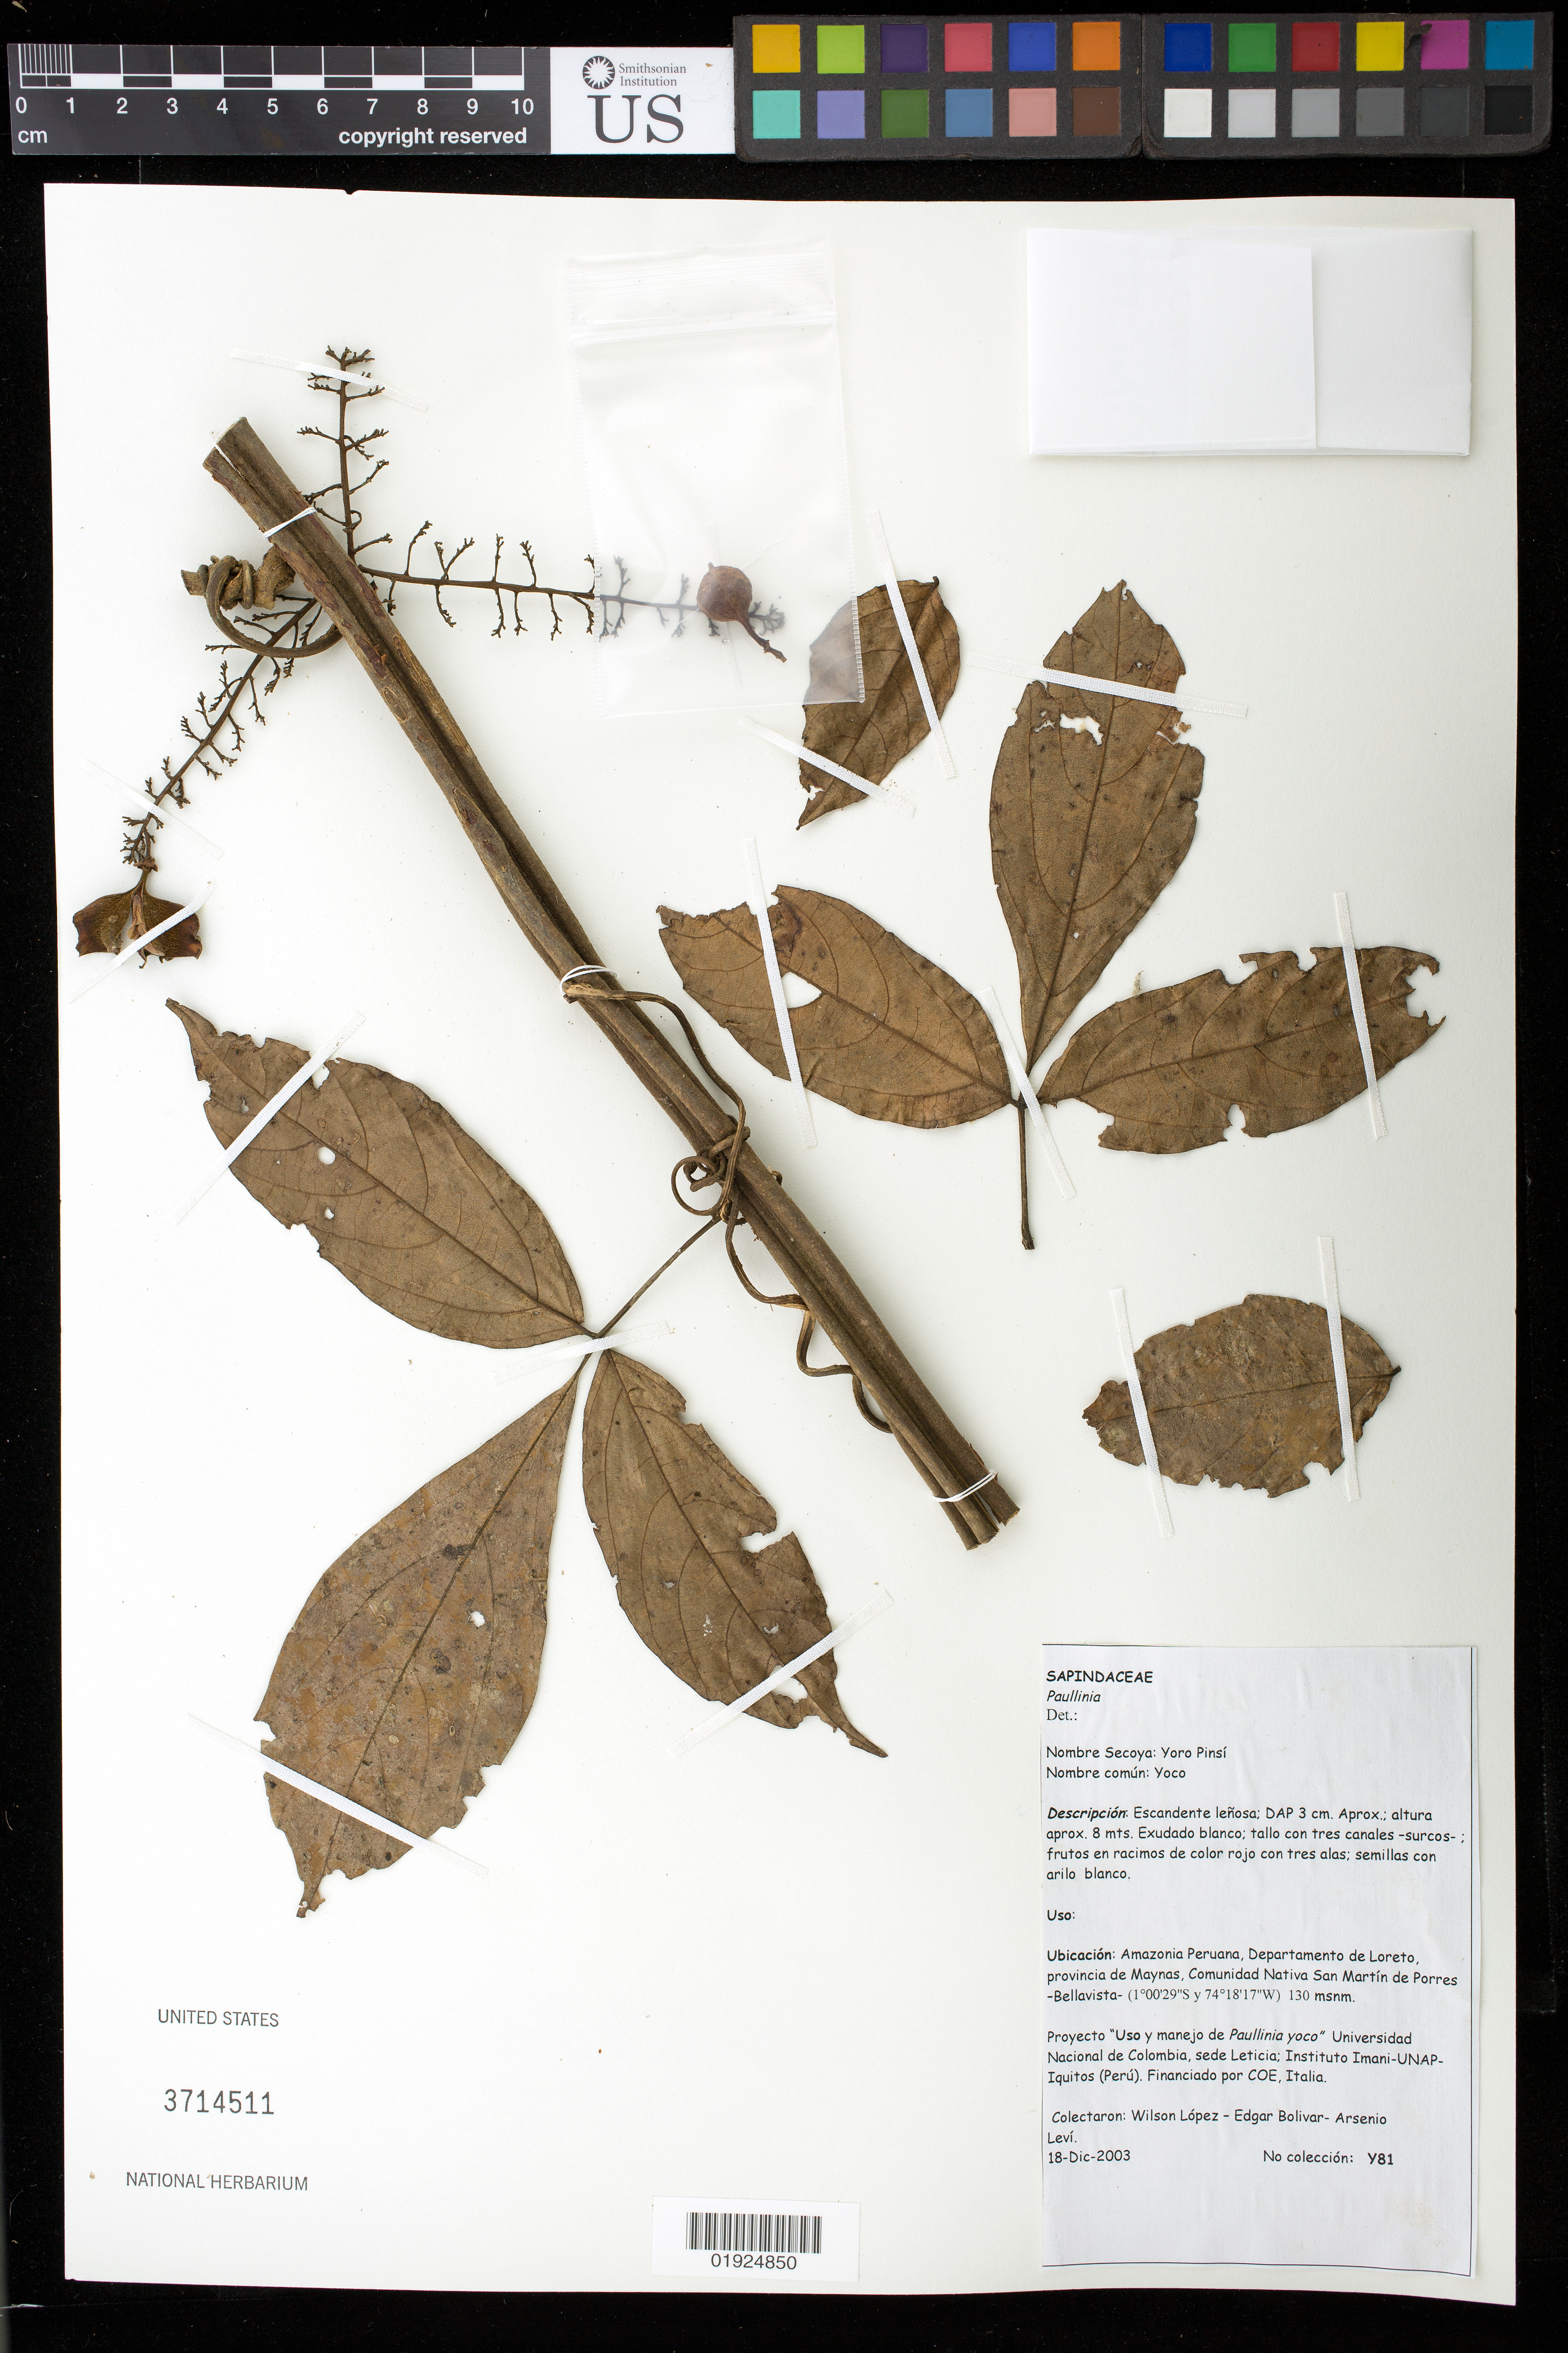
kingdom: Plantae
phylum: Tracheophyta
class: Magnoliopsida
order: Sapindales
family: Sapindaceae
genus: Paullinia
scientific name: Paullinia sp.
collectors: W. López, E. Bolivar & A. Leví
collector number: Y81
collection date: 2003-12-18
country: Peru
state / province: Loreto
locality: Provincia de Maynas, Comunidad Nativa San Martín de Porres-Bellavista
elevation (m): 130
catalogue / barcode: US 3714511